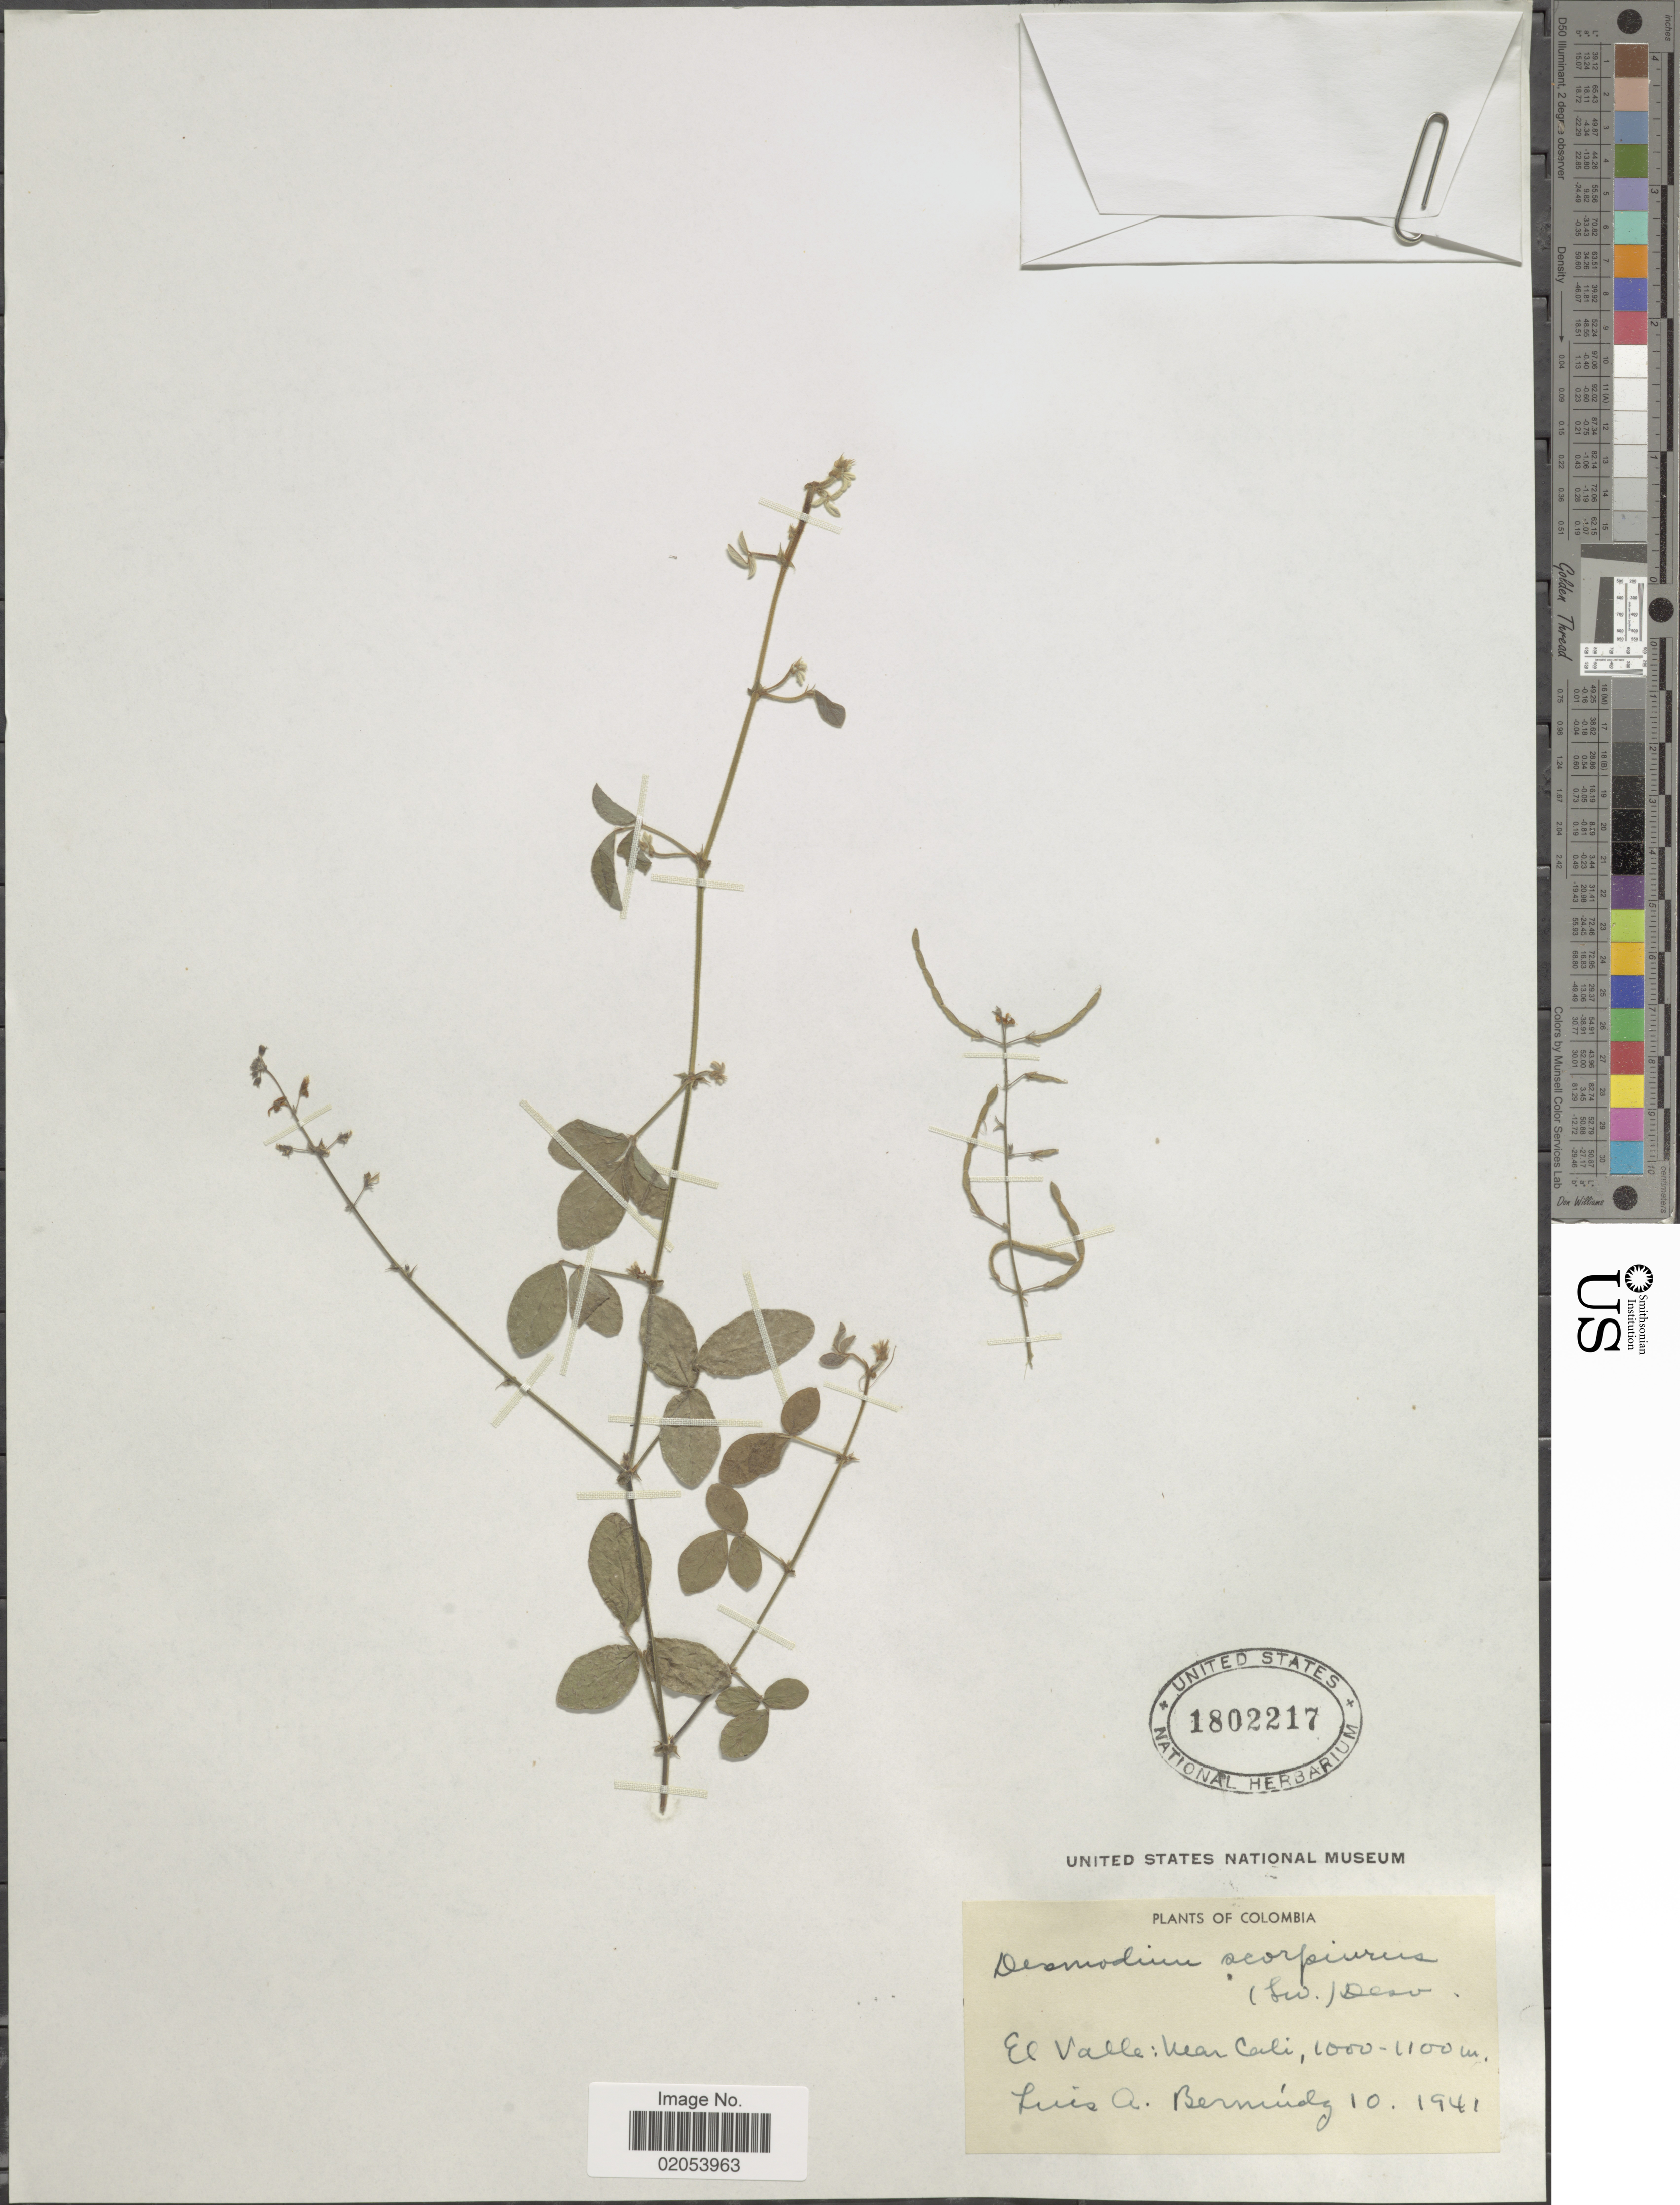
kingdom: Plantae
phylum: Tracheophyta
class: Magnoliopsida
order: Fabales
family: Fabaceae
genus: Desmodium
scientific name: Desmodium scorpiurus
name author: (Sw.) Desv. ex DC.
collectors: L. Bermudez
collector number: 10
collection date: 1941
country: Colombia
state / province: Valle del Cauca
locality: El Valle: near Cali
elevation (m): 1000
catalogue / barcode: US 1802217